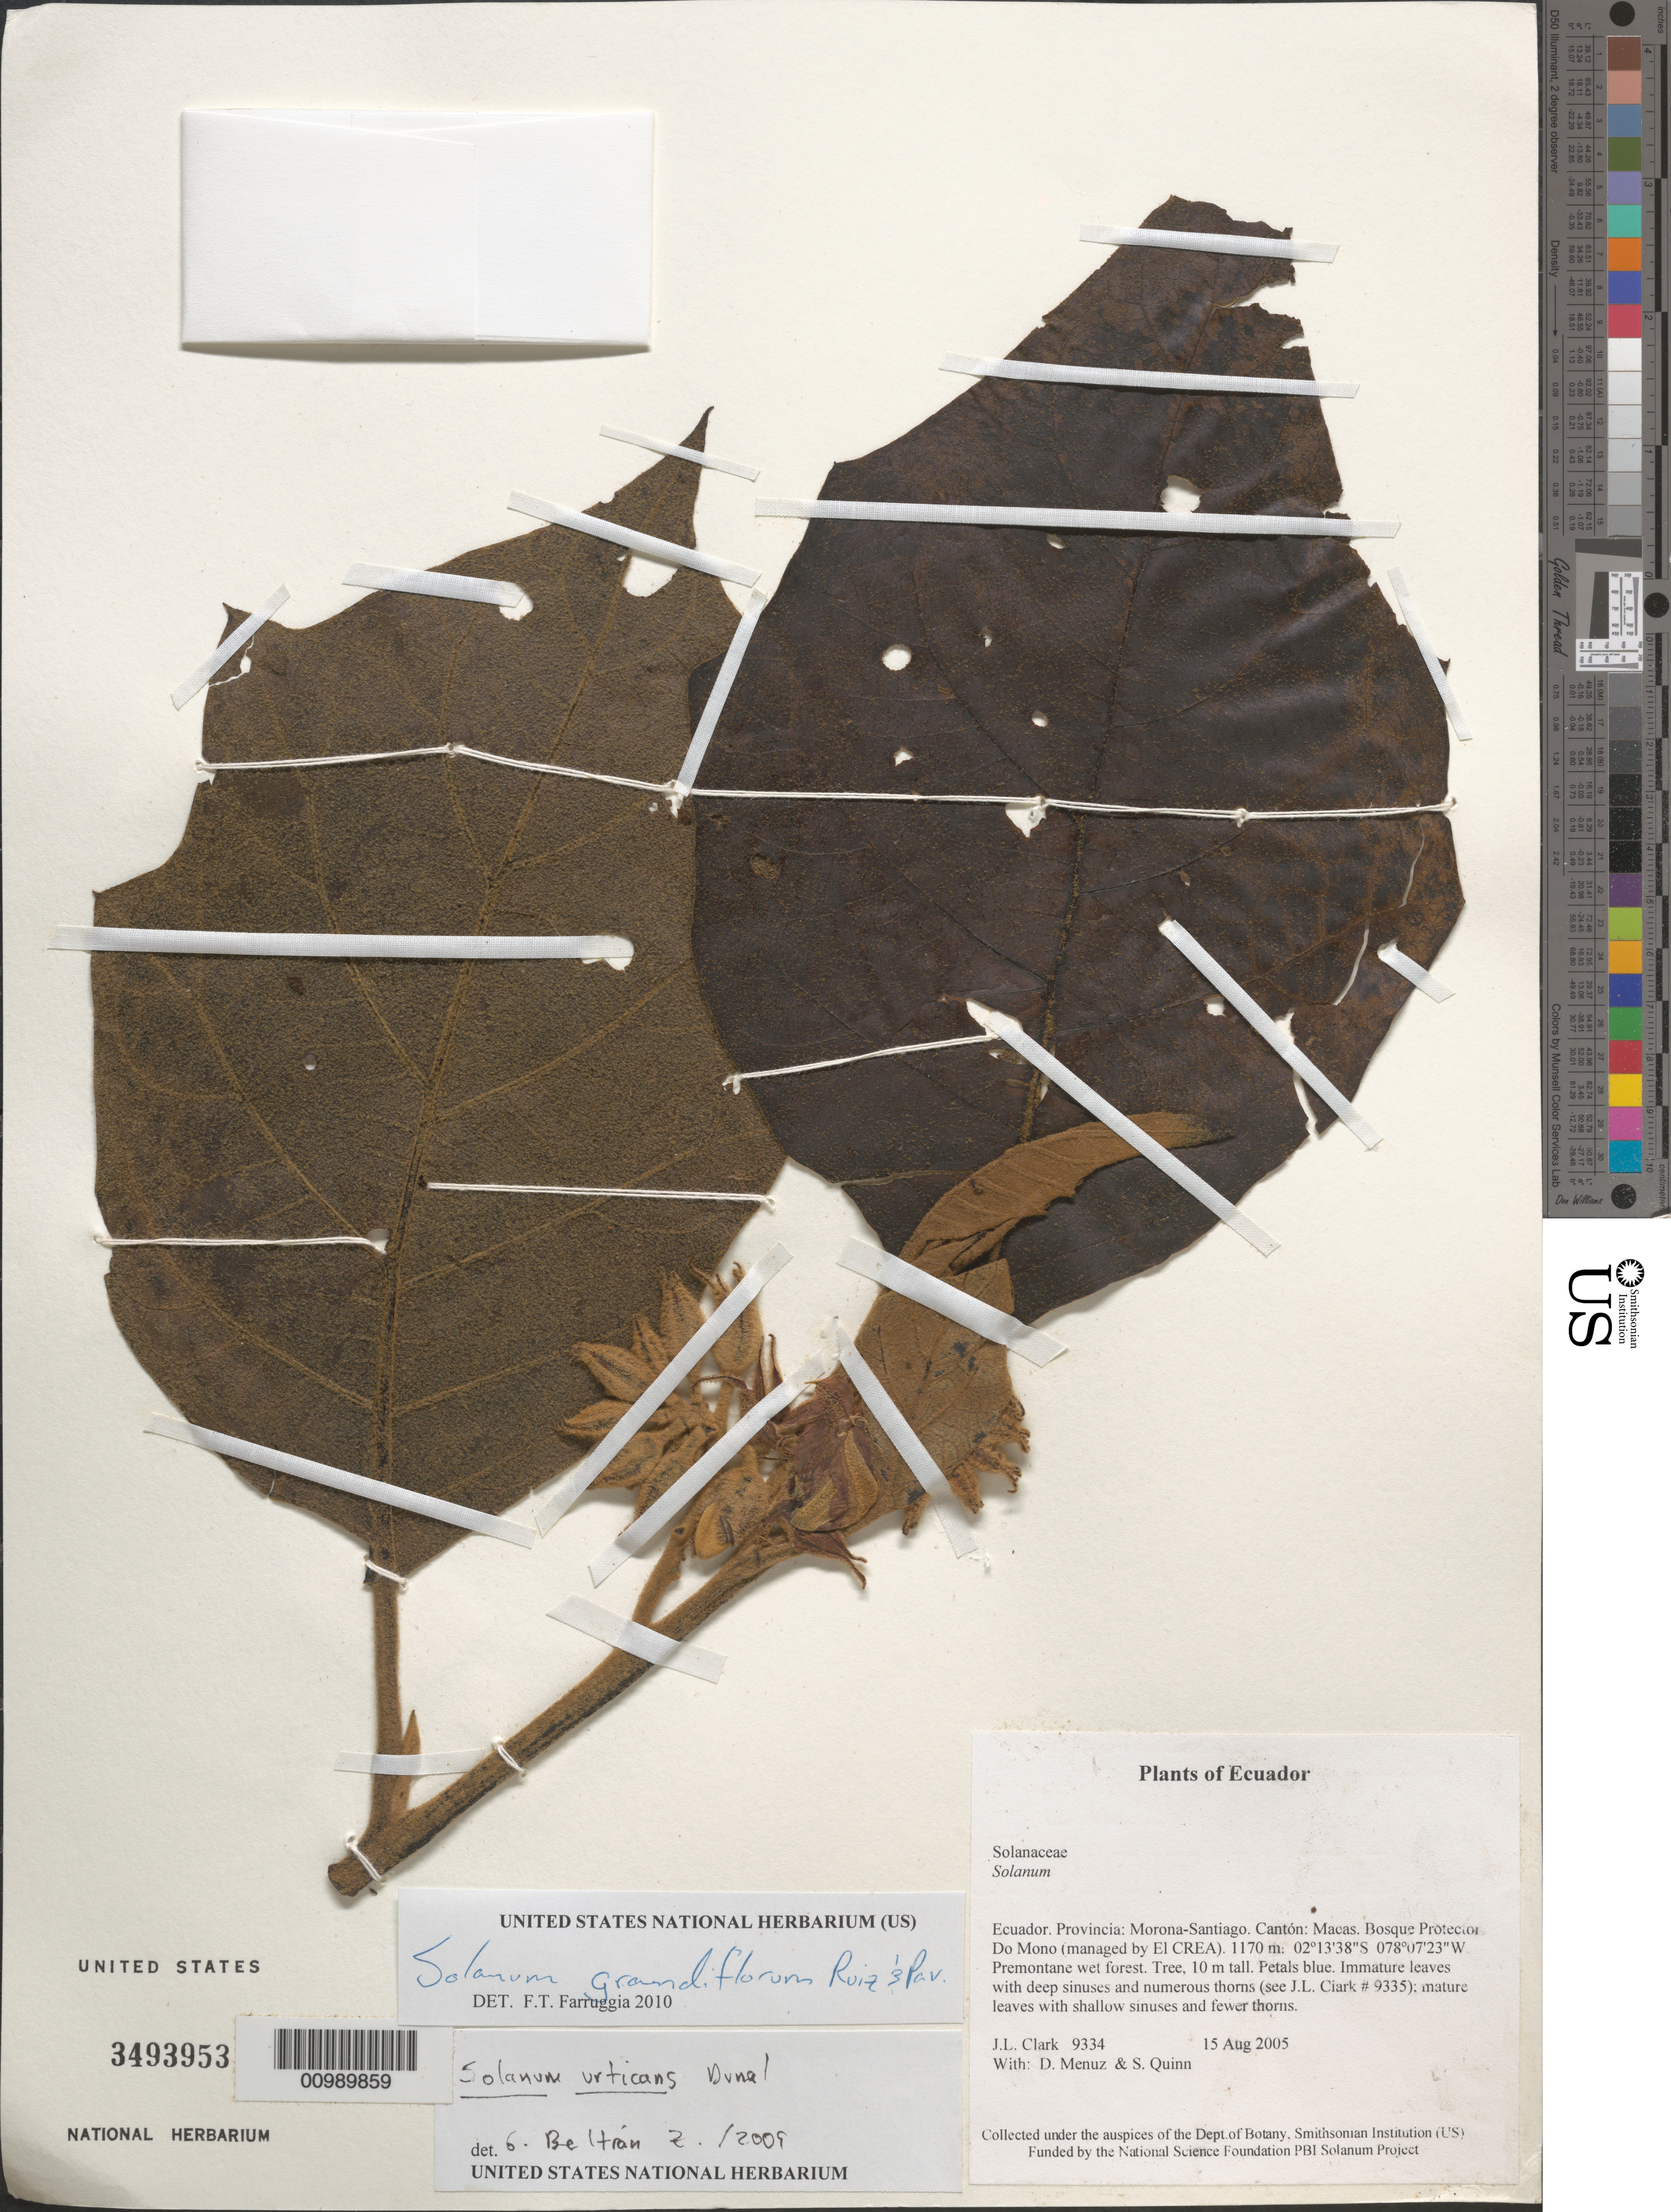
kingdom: Plantae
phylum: Tracheophyta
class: Magnoliopsida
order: Solanales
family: Solanaceae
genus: Solanum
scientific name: Solanum grandiflorum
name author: Ruiz & Pav.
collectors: J. L. Clark, D. Menuz & S. Quinn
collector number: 9334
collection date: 2005-08-15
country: Ecuador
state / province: Morona-Santiago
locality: Cantón: Macas. Bosque Protector Do Mono (managed by El Crea).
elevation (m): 1170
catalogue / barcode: US 3493953